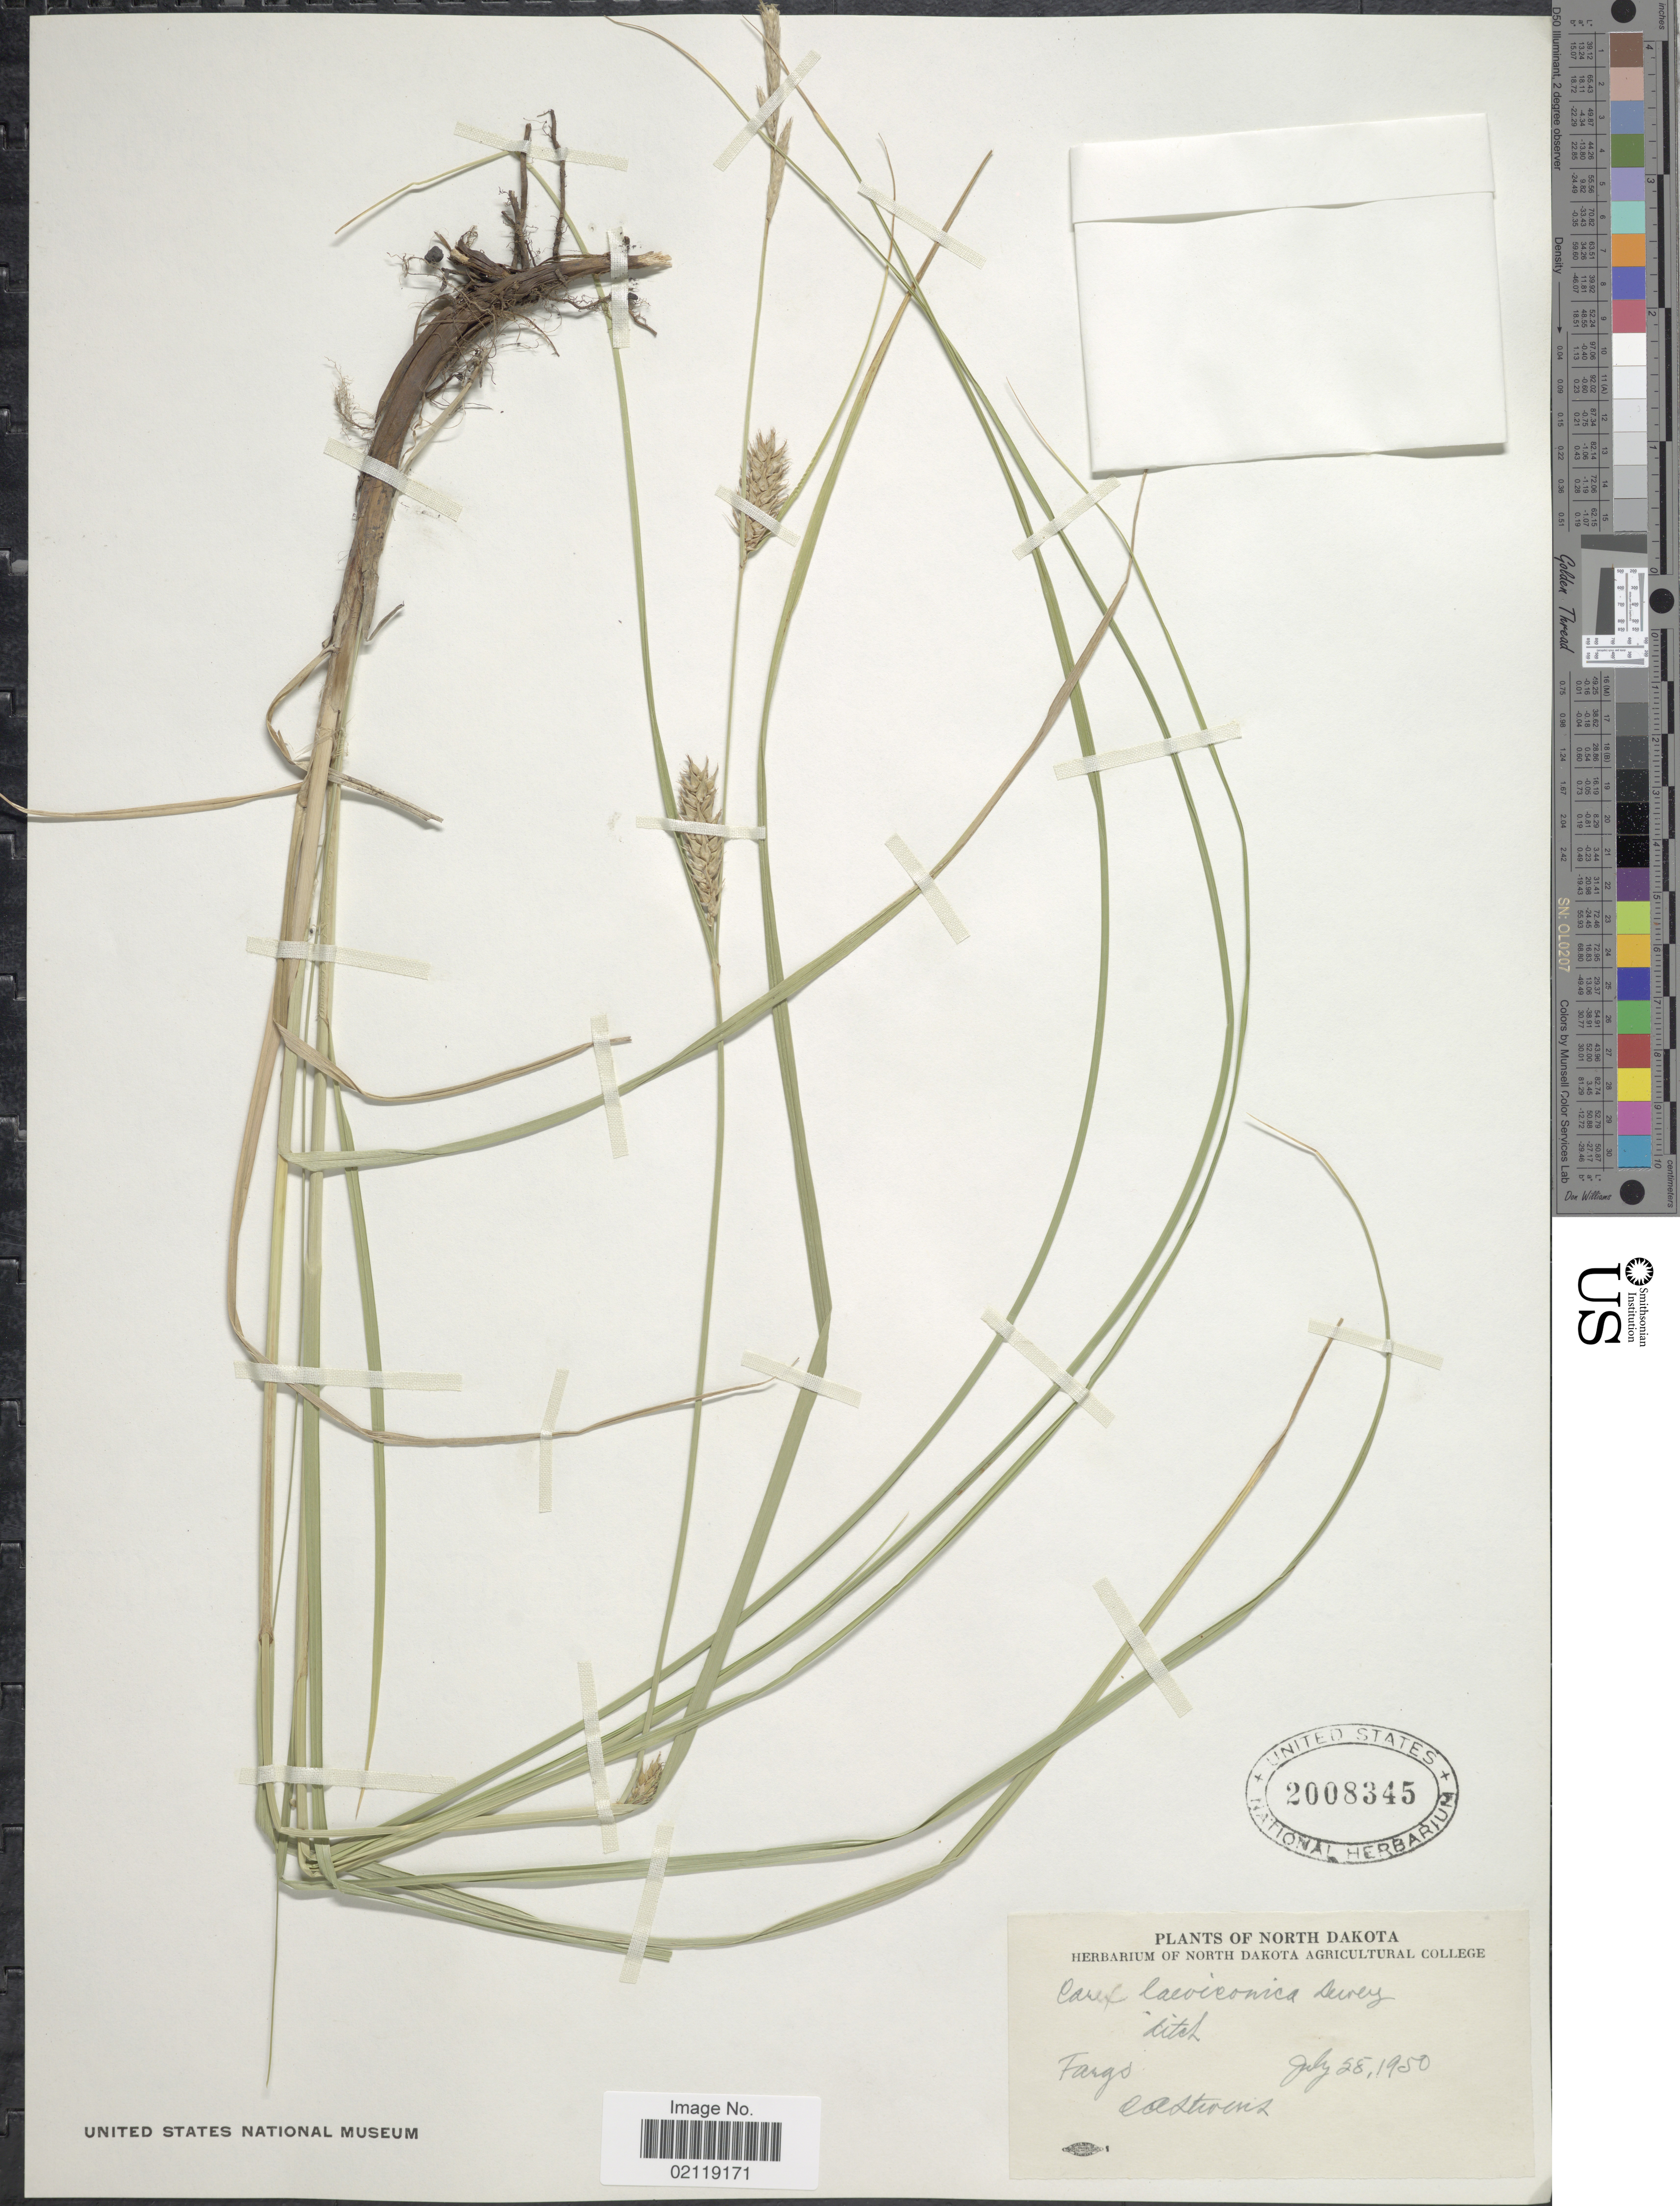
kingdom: Plantae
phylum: Tracheophyta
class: Liliopsida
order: Poales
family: Cyperaceae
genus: Carex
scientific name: Carex laeviconica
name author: Dewey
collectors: O. A. Stevens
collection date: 1950-07-28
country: United States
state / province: North Dakota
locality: Fargo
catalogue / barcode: US 2008345